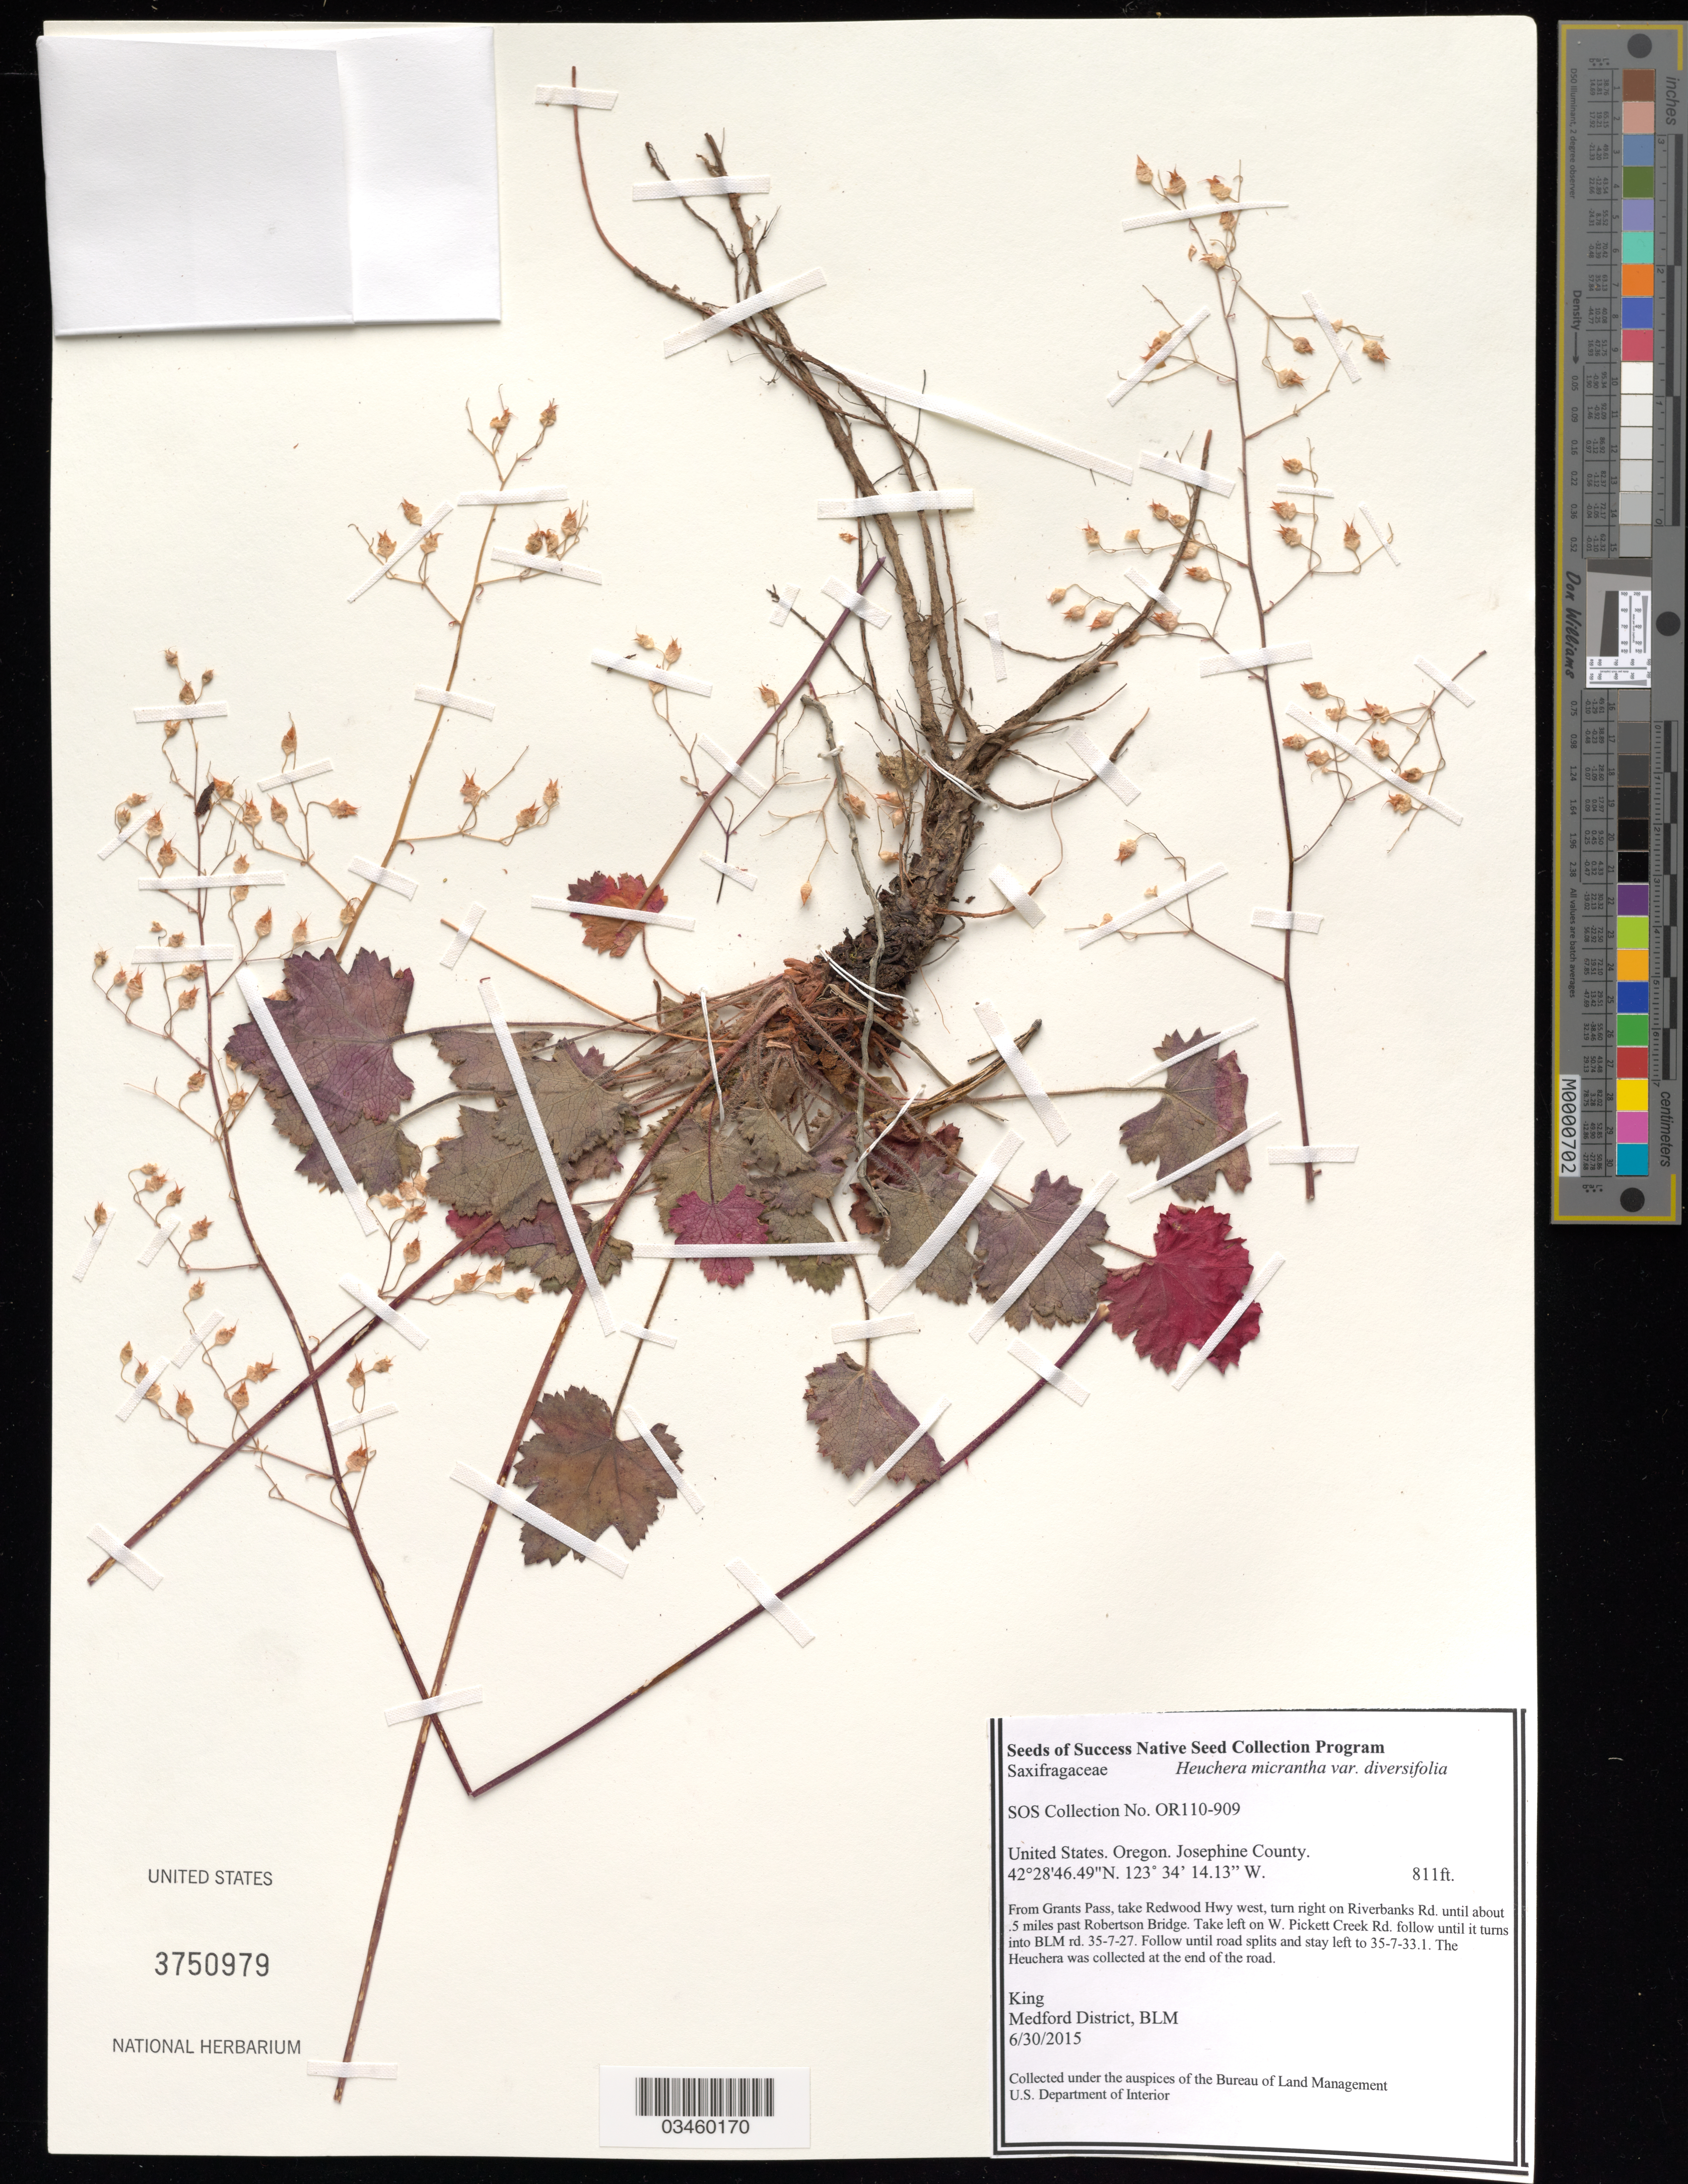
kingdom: Plantae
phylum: Tracheophyta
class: Magnoliopsida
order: Saxifragales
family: Saxifragaceae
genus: Heuchera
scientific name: Heuchera micrantha var. diversifolia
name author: (Rydb.) Rosend. et al.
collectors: King, --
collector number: OR110-909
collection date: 2015-06-30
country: United States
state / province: Oregon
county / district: Josephine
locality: Pickett Creek, Rd 35-7-33.1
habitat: Rocky outcrops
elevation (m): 247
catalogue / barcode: US 3750979